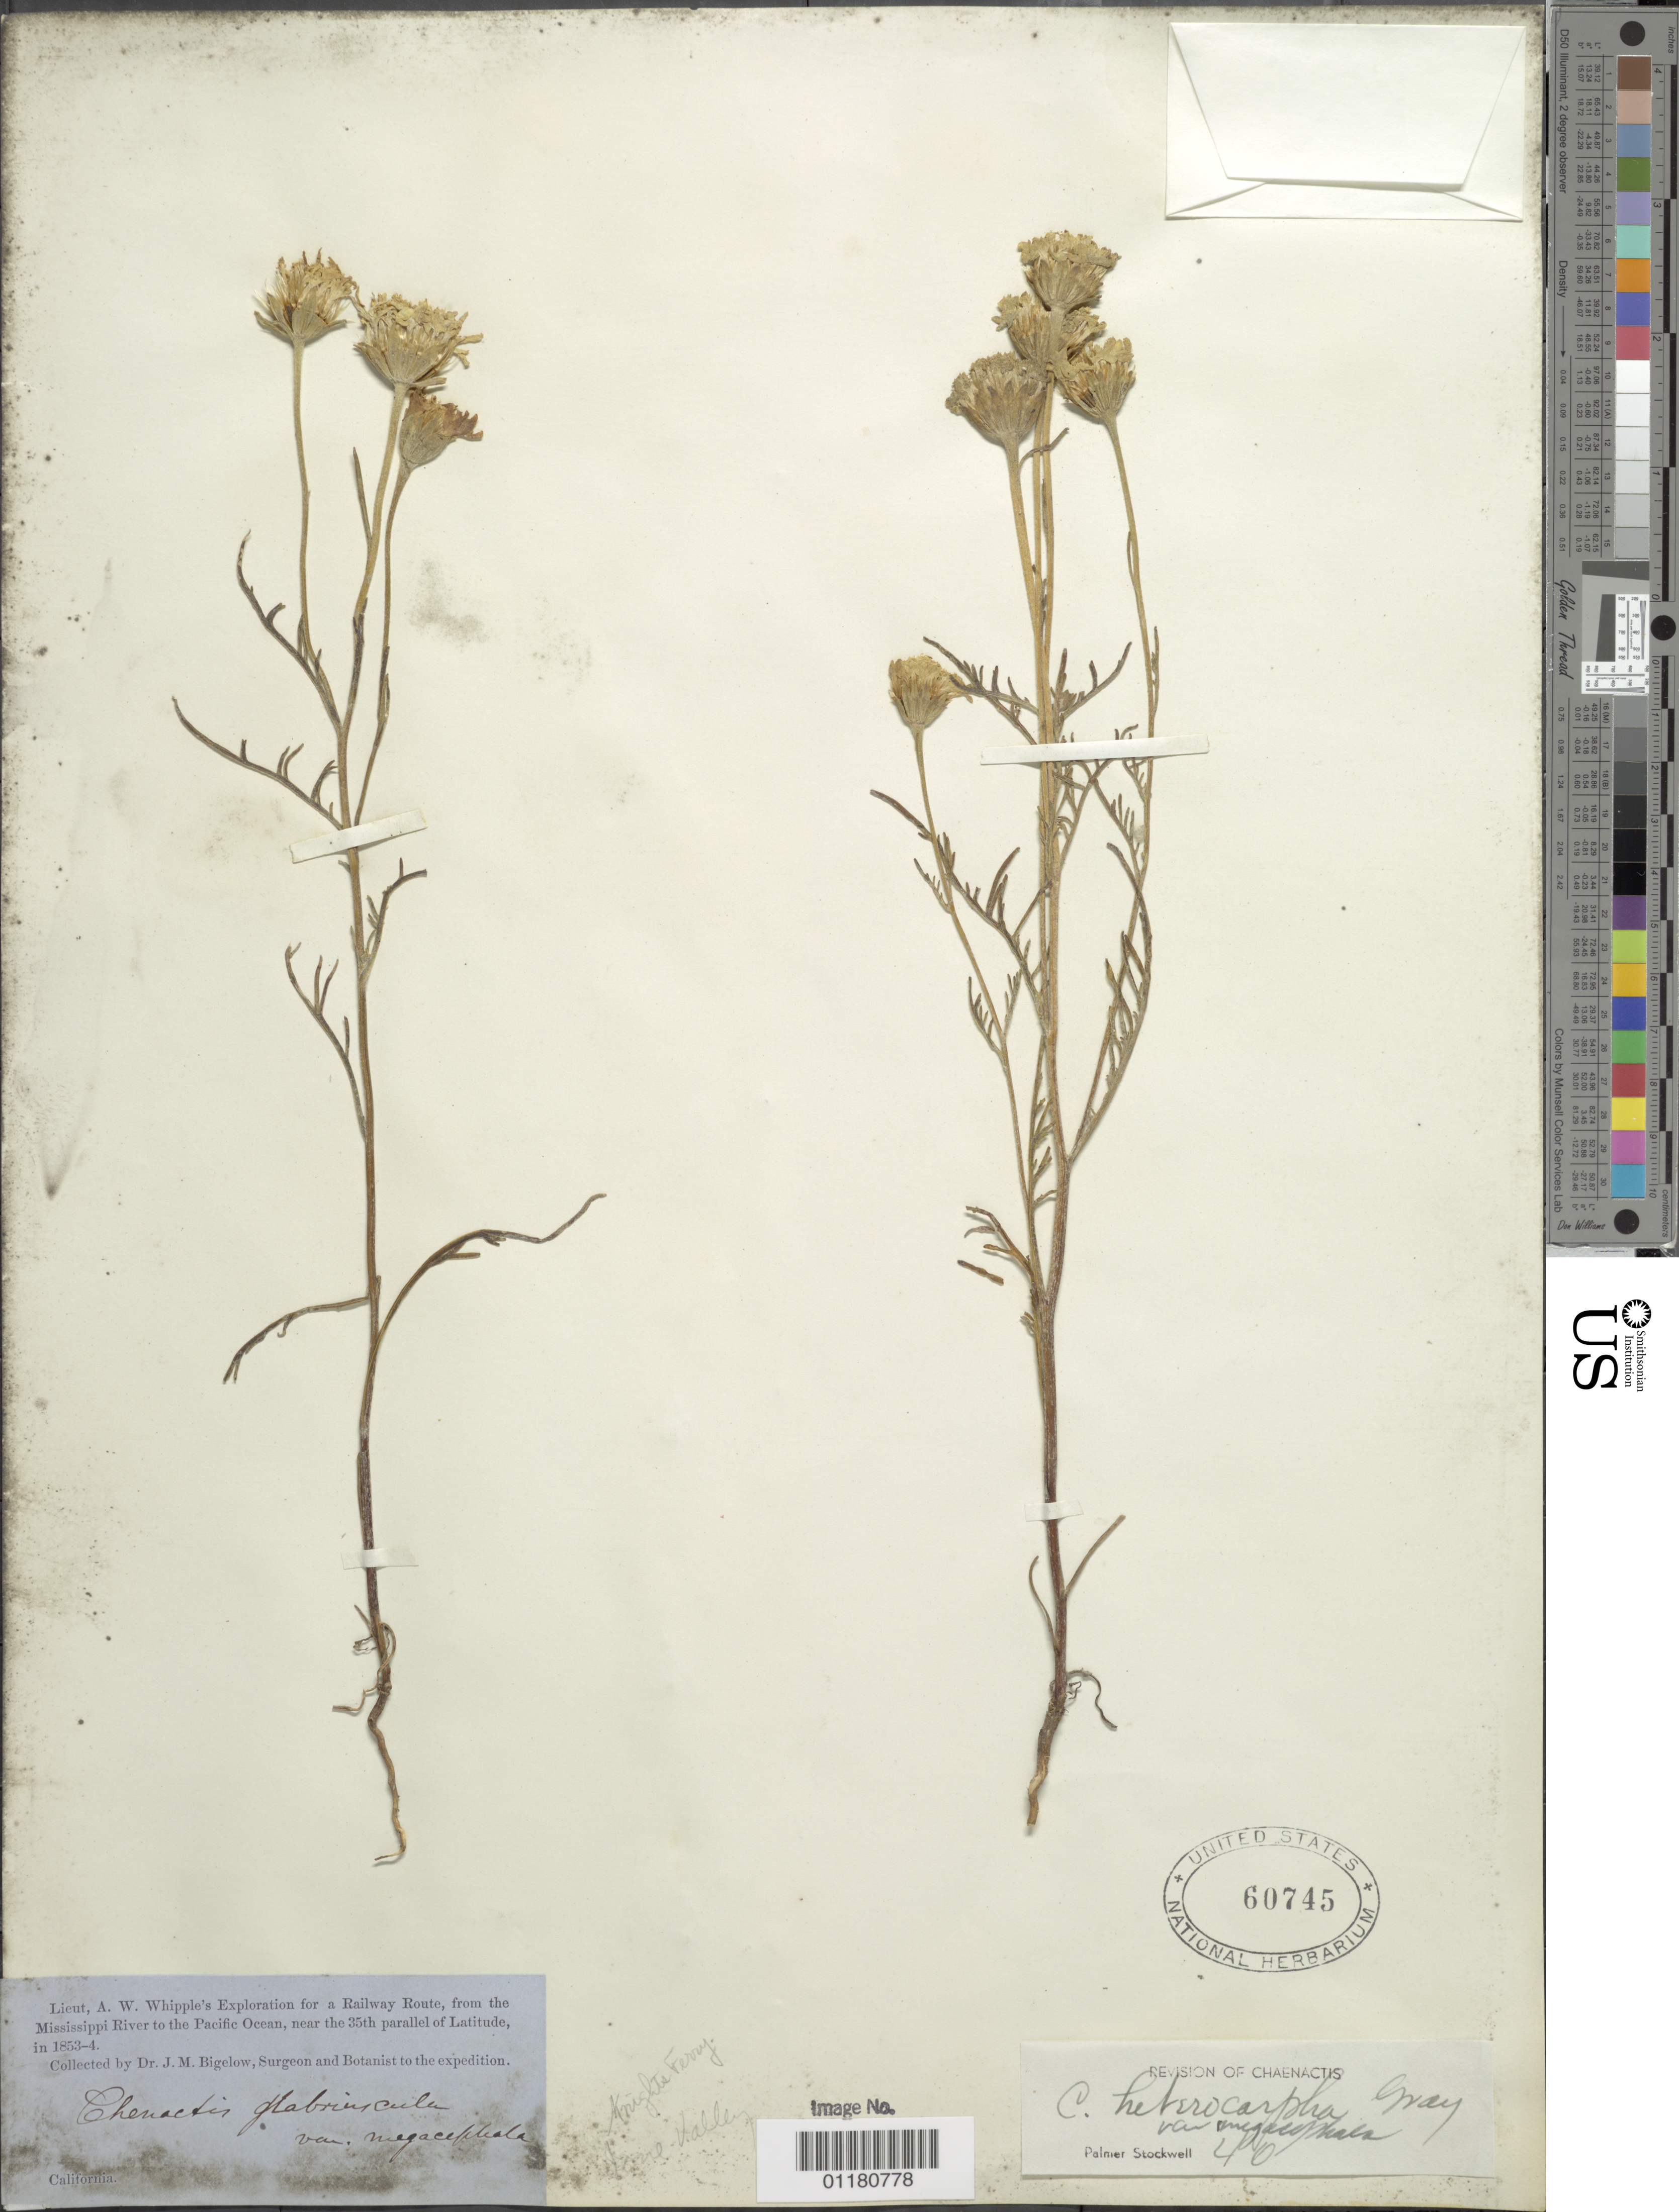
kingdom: Plantae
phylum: Tracheophyta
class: Magnoliopsida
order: Asterales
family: Asteraceae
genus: Chaenactis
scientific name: Chaenactis heterocarpha var. megacephala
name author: (A. Gray) Stockw.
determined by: Stockwell, P.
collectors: J. M. Bigelow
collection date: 1853/1854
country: United States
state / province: California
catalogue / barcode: US 60745